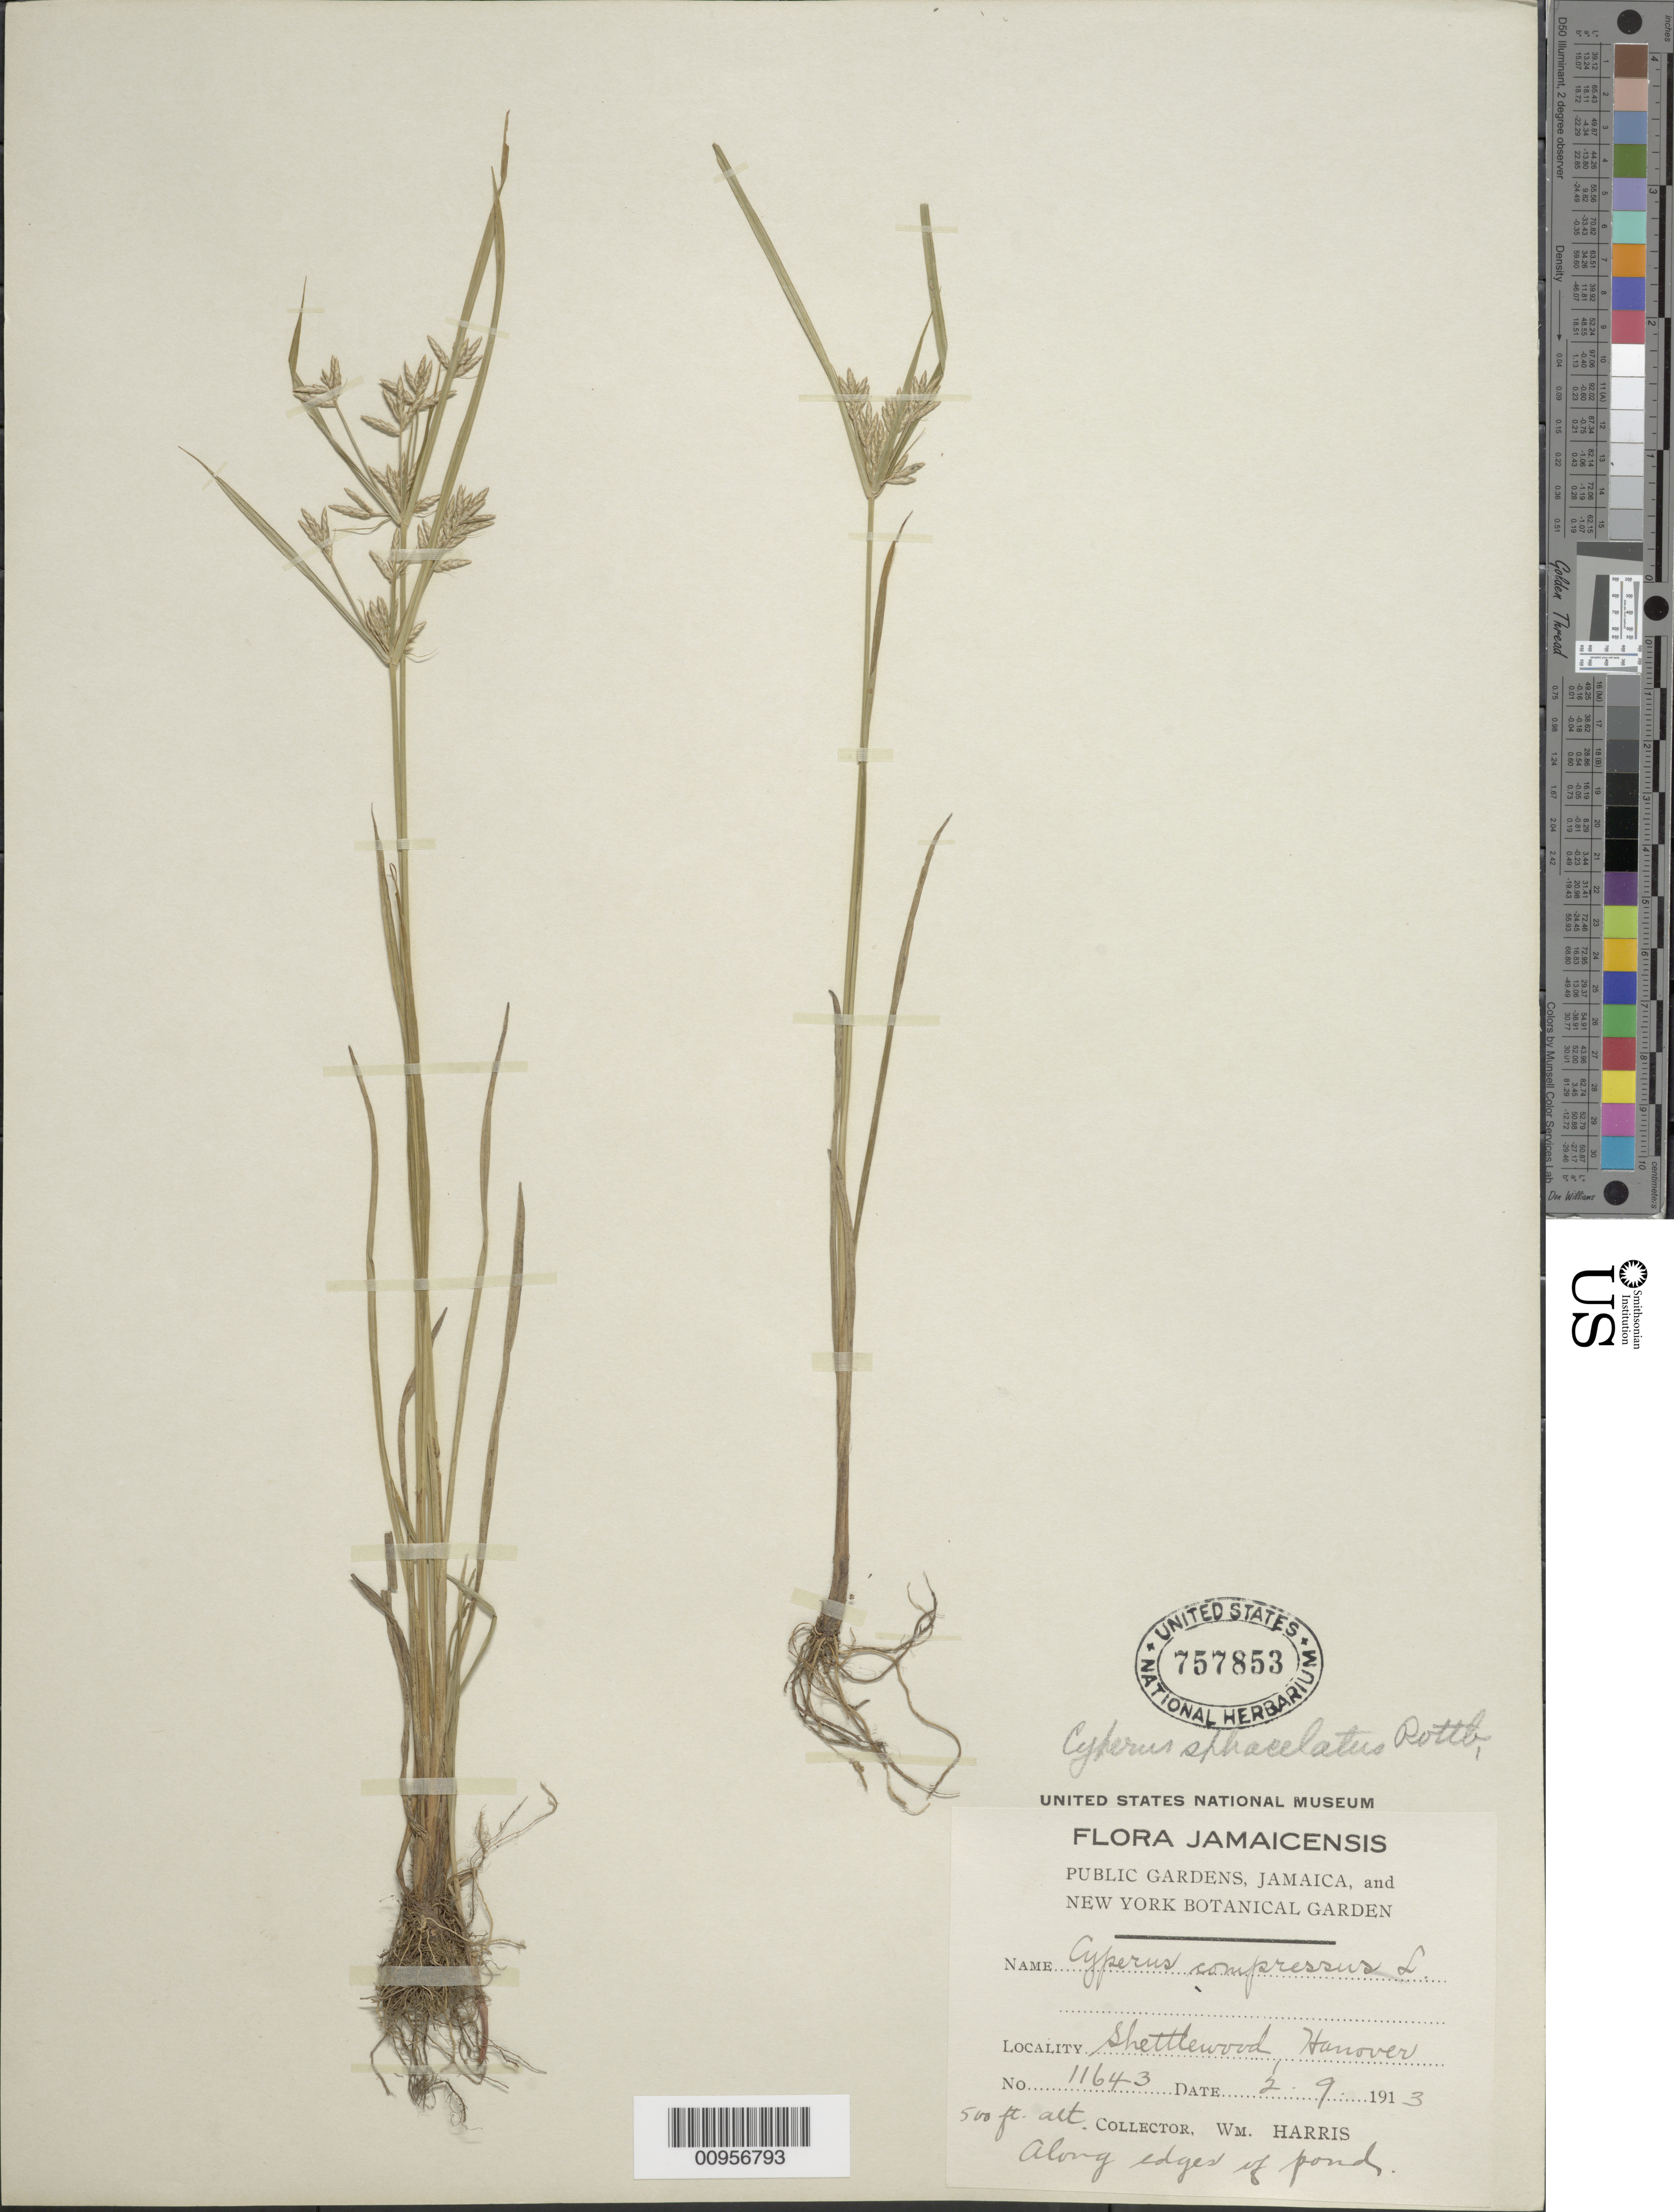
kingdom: Plantae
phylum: Tracheophyta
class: Liliopsida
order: Poales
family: Cyperaceae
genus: Cyperus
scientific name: Cyperus sphacelatus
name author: Rottb.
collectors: W. H. Harris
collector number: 11643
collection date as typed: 02 Sep 1913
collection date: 1913-09-02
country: Jamaica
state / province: Hanover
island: Jamaica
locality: Shettlewood, pond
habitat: Along edges of pond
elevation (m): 152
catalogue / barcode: US 757853